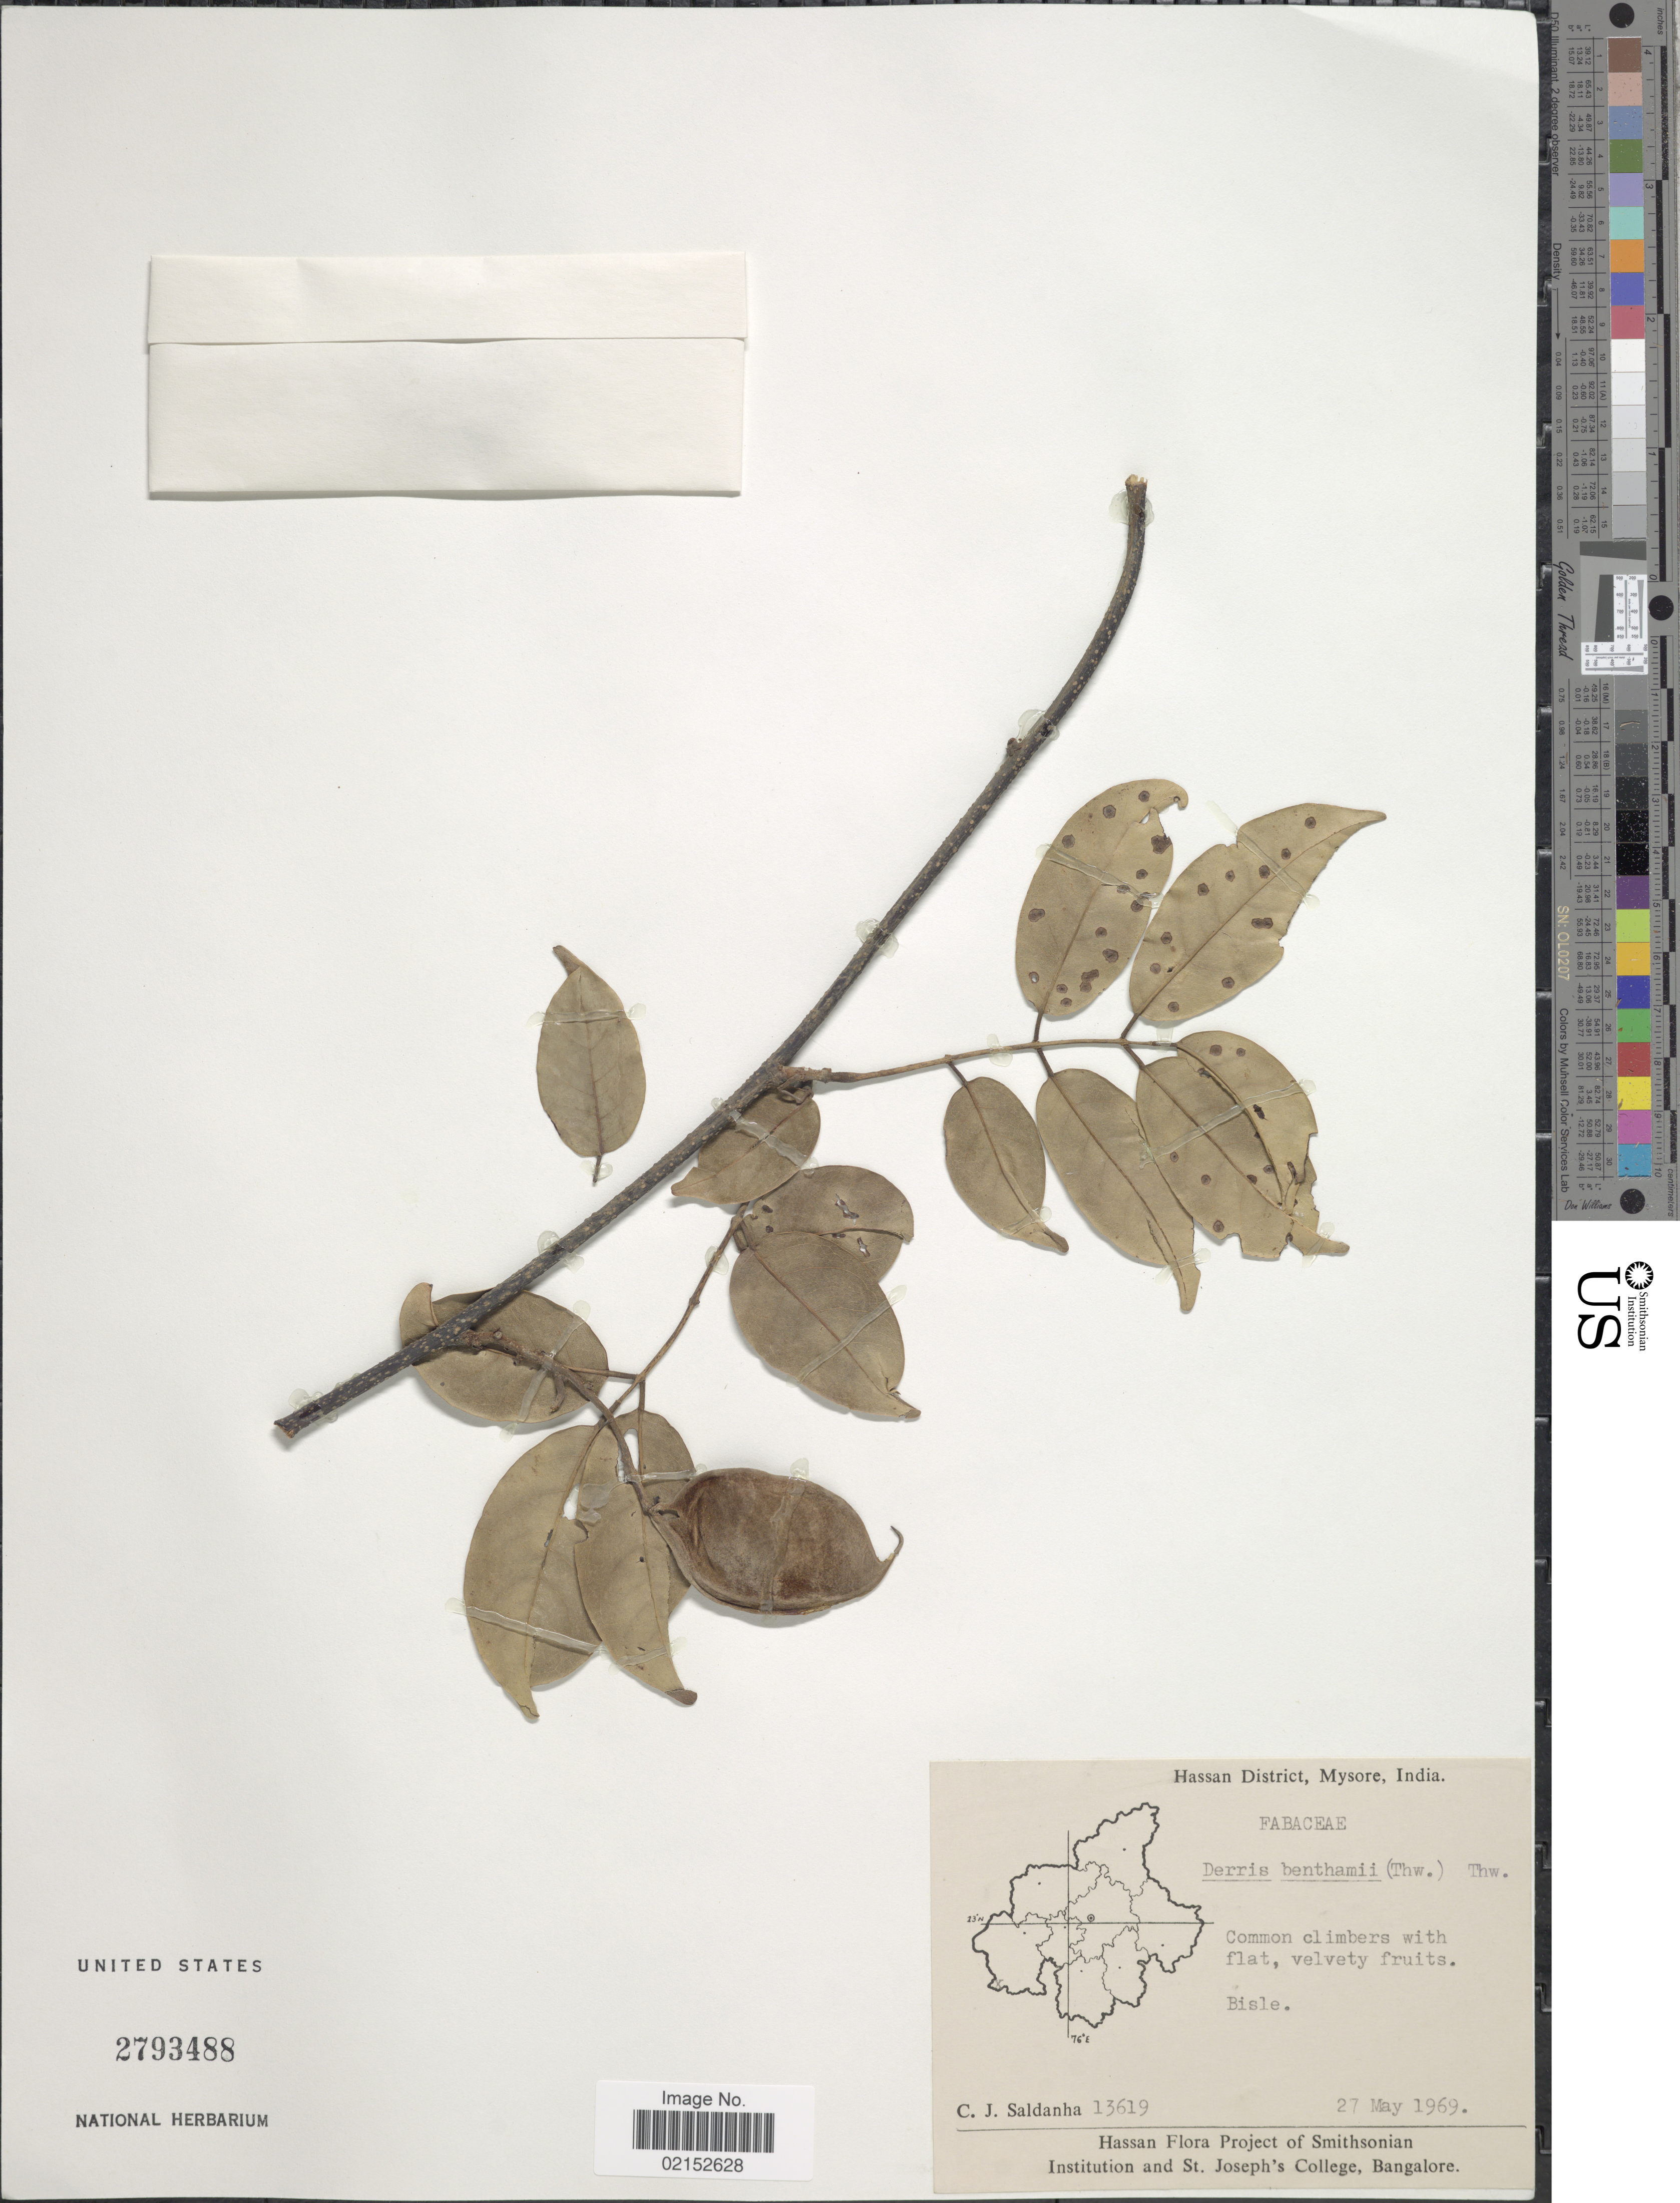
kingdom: Plantae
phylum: Tracheophyta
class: Magnoliopsida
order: Fabales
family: Fabaceae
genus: Derris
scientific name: Derris benthamii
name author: (Thwaites) Thwaites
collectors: C. J. Saldanha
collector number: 13619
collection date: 1969-05-27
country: India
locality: Hassan District, Mysore, Bisle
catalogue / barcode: US 2793488